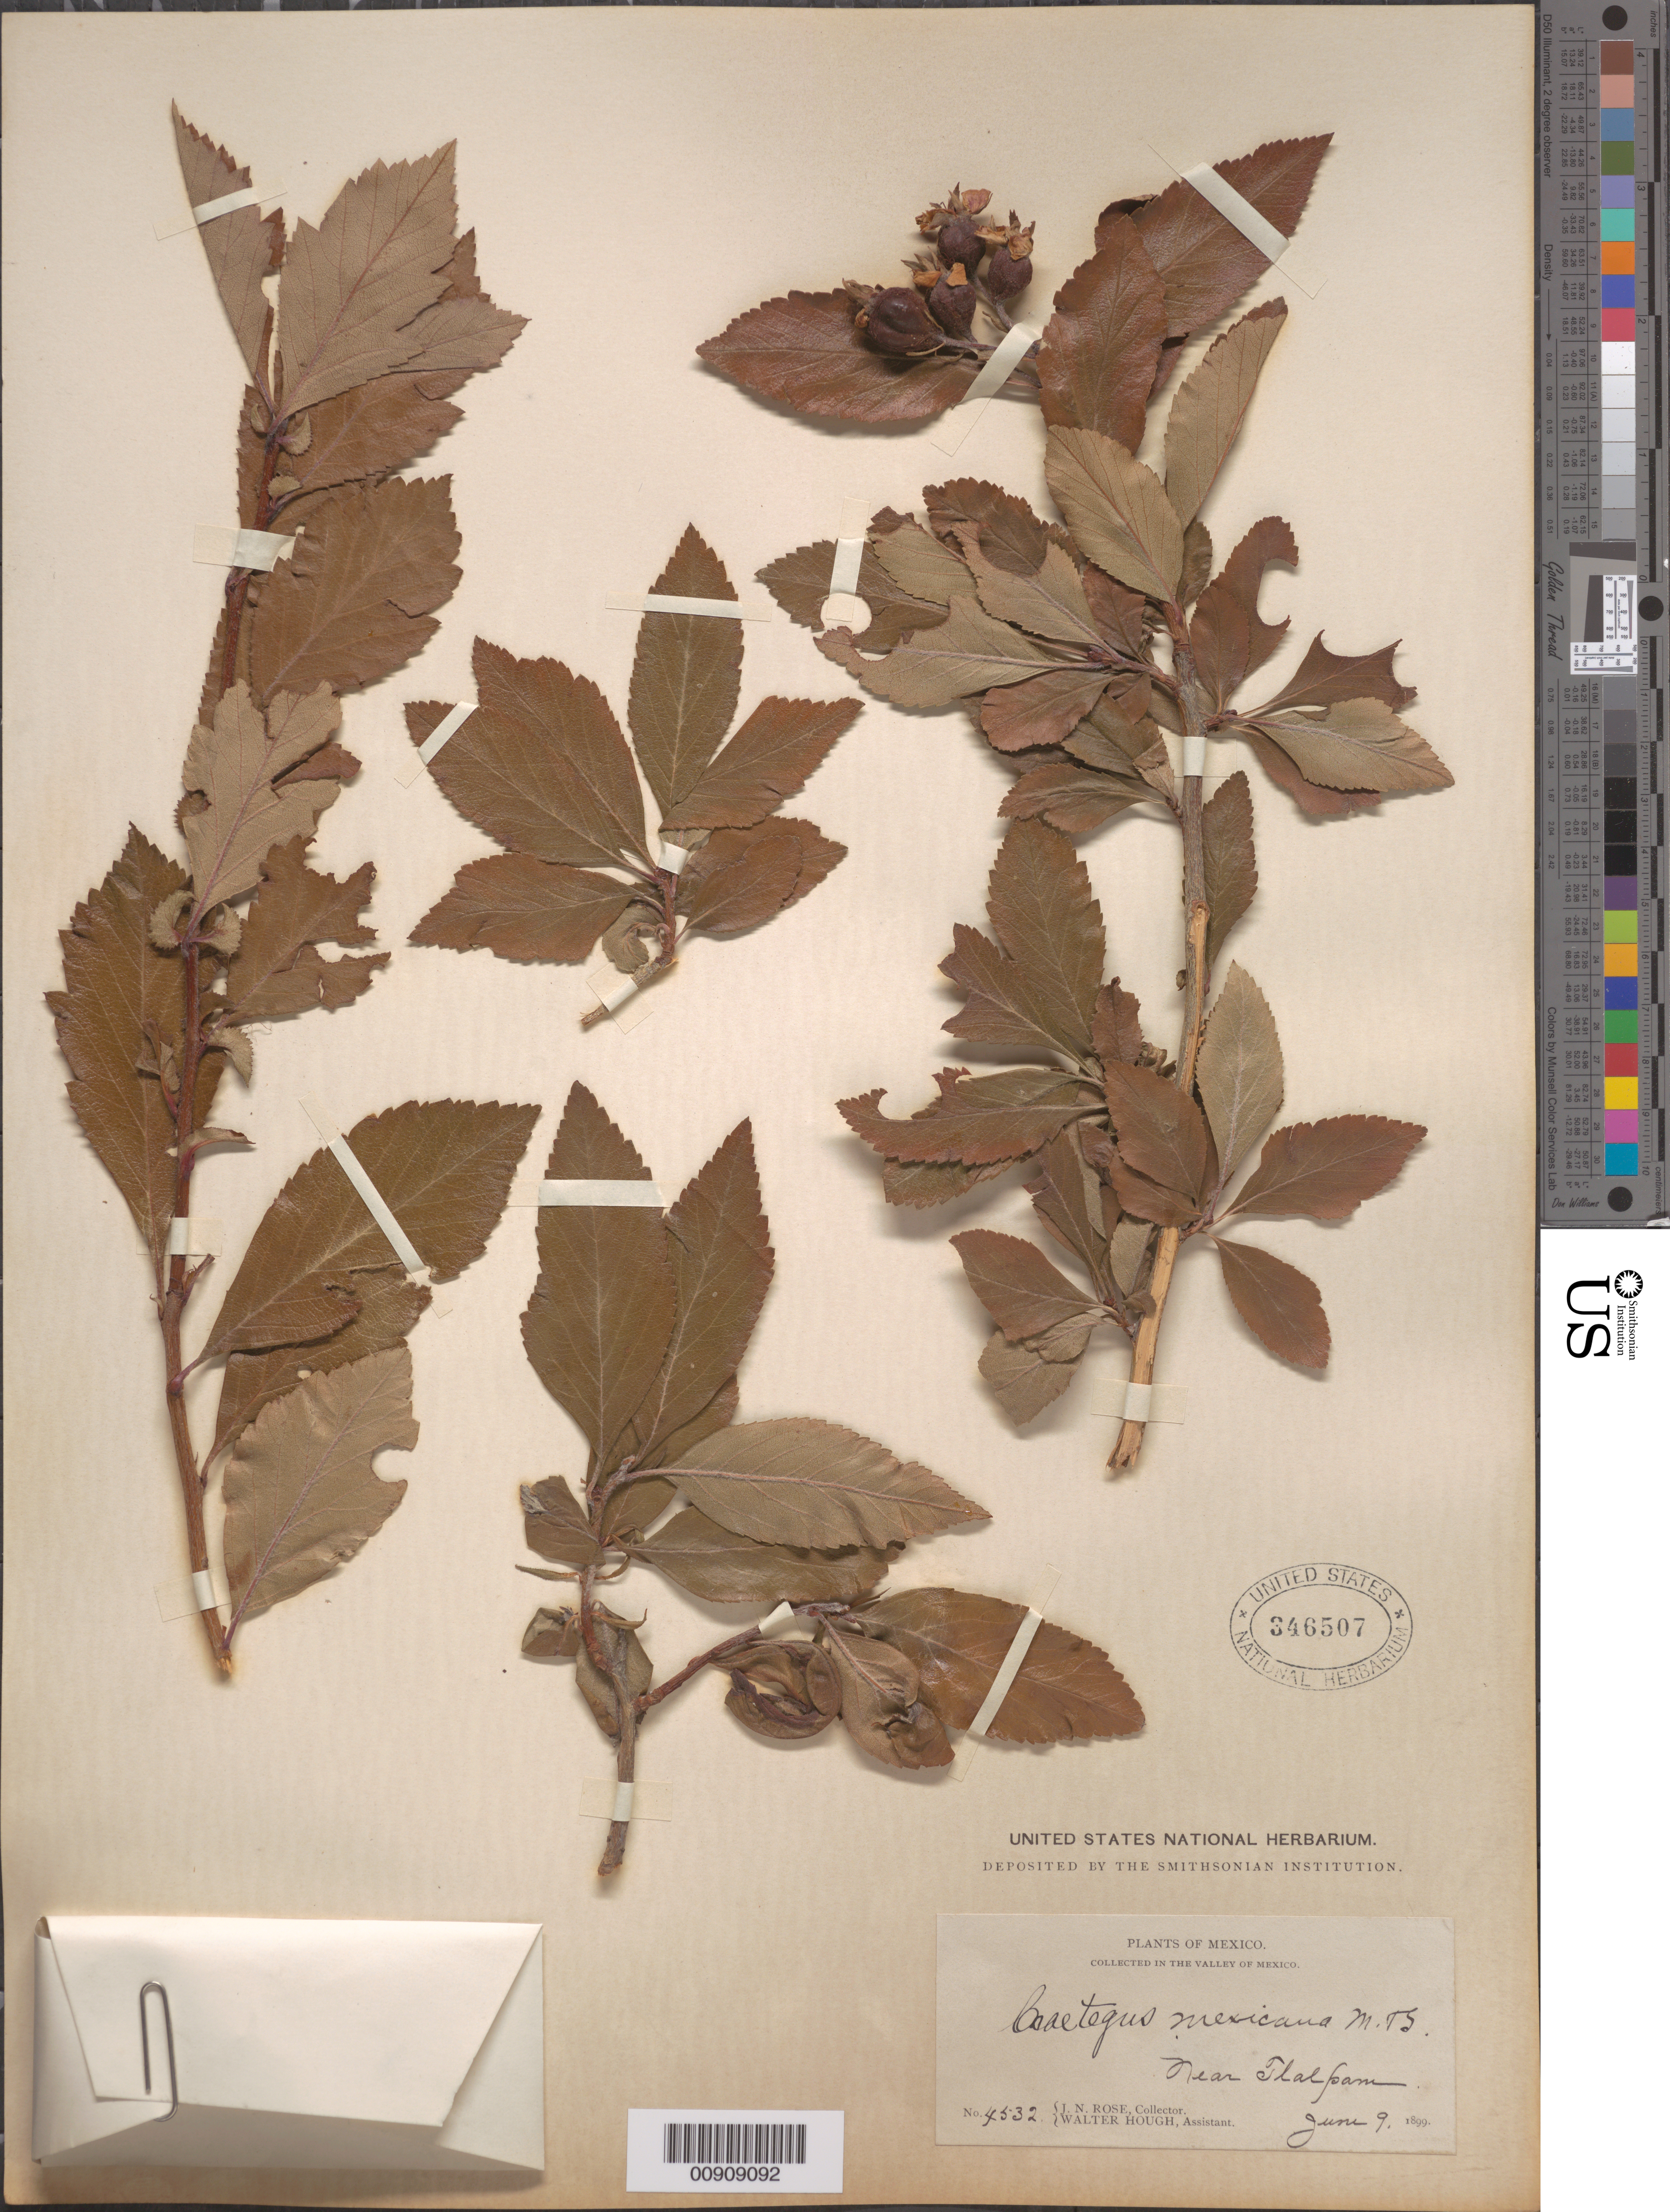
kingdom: Plantae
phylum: Tracheophyta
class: Magnoliopsida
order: Rosales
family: Rosaceae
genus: Crataegus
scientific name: Crataegus mexicana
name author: Moc. & Sessé ex DC.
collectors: J. N. Rose & W. Hough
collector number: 4532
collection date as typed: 09 Jun 1899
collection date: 1899-06-09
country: Mexico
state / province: Distrito Federal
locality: Near Tlalpam, Valley of Mexico.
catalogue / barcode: US 346507